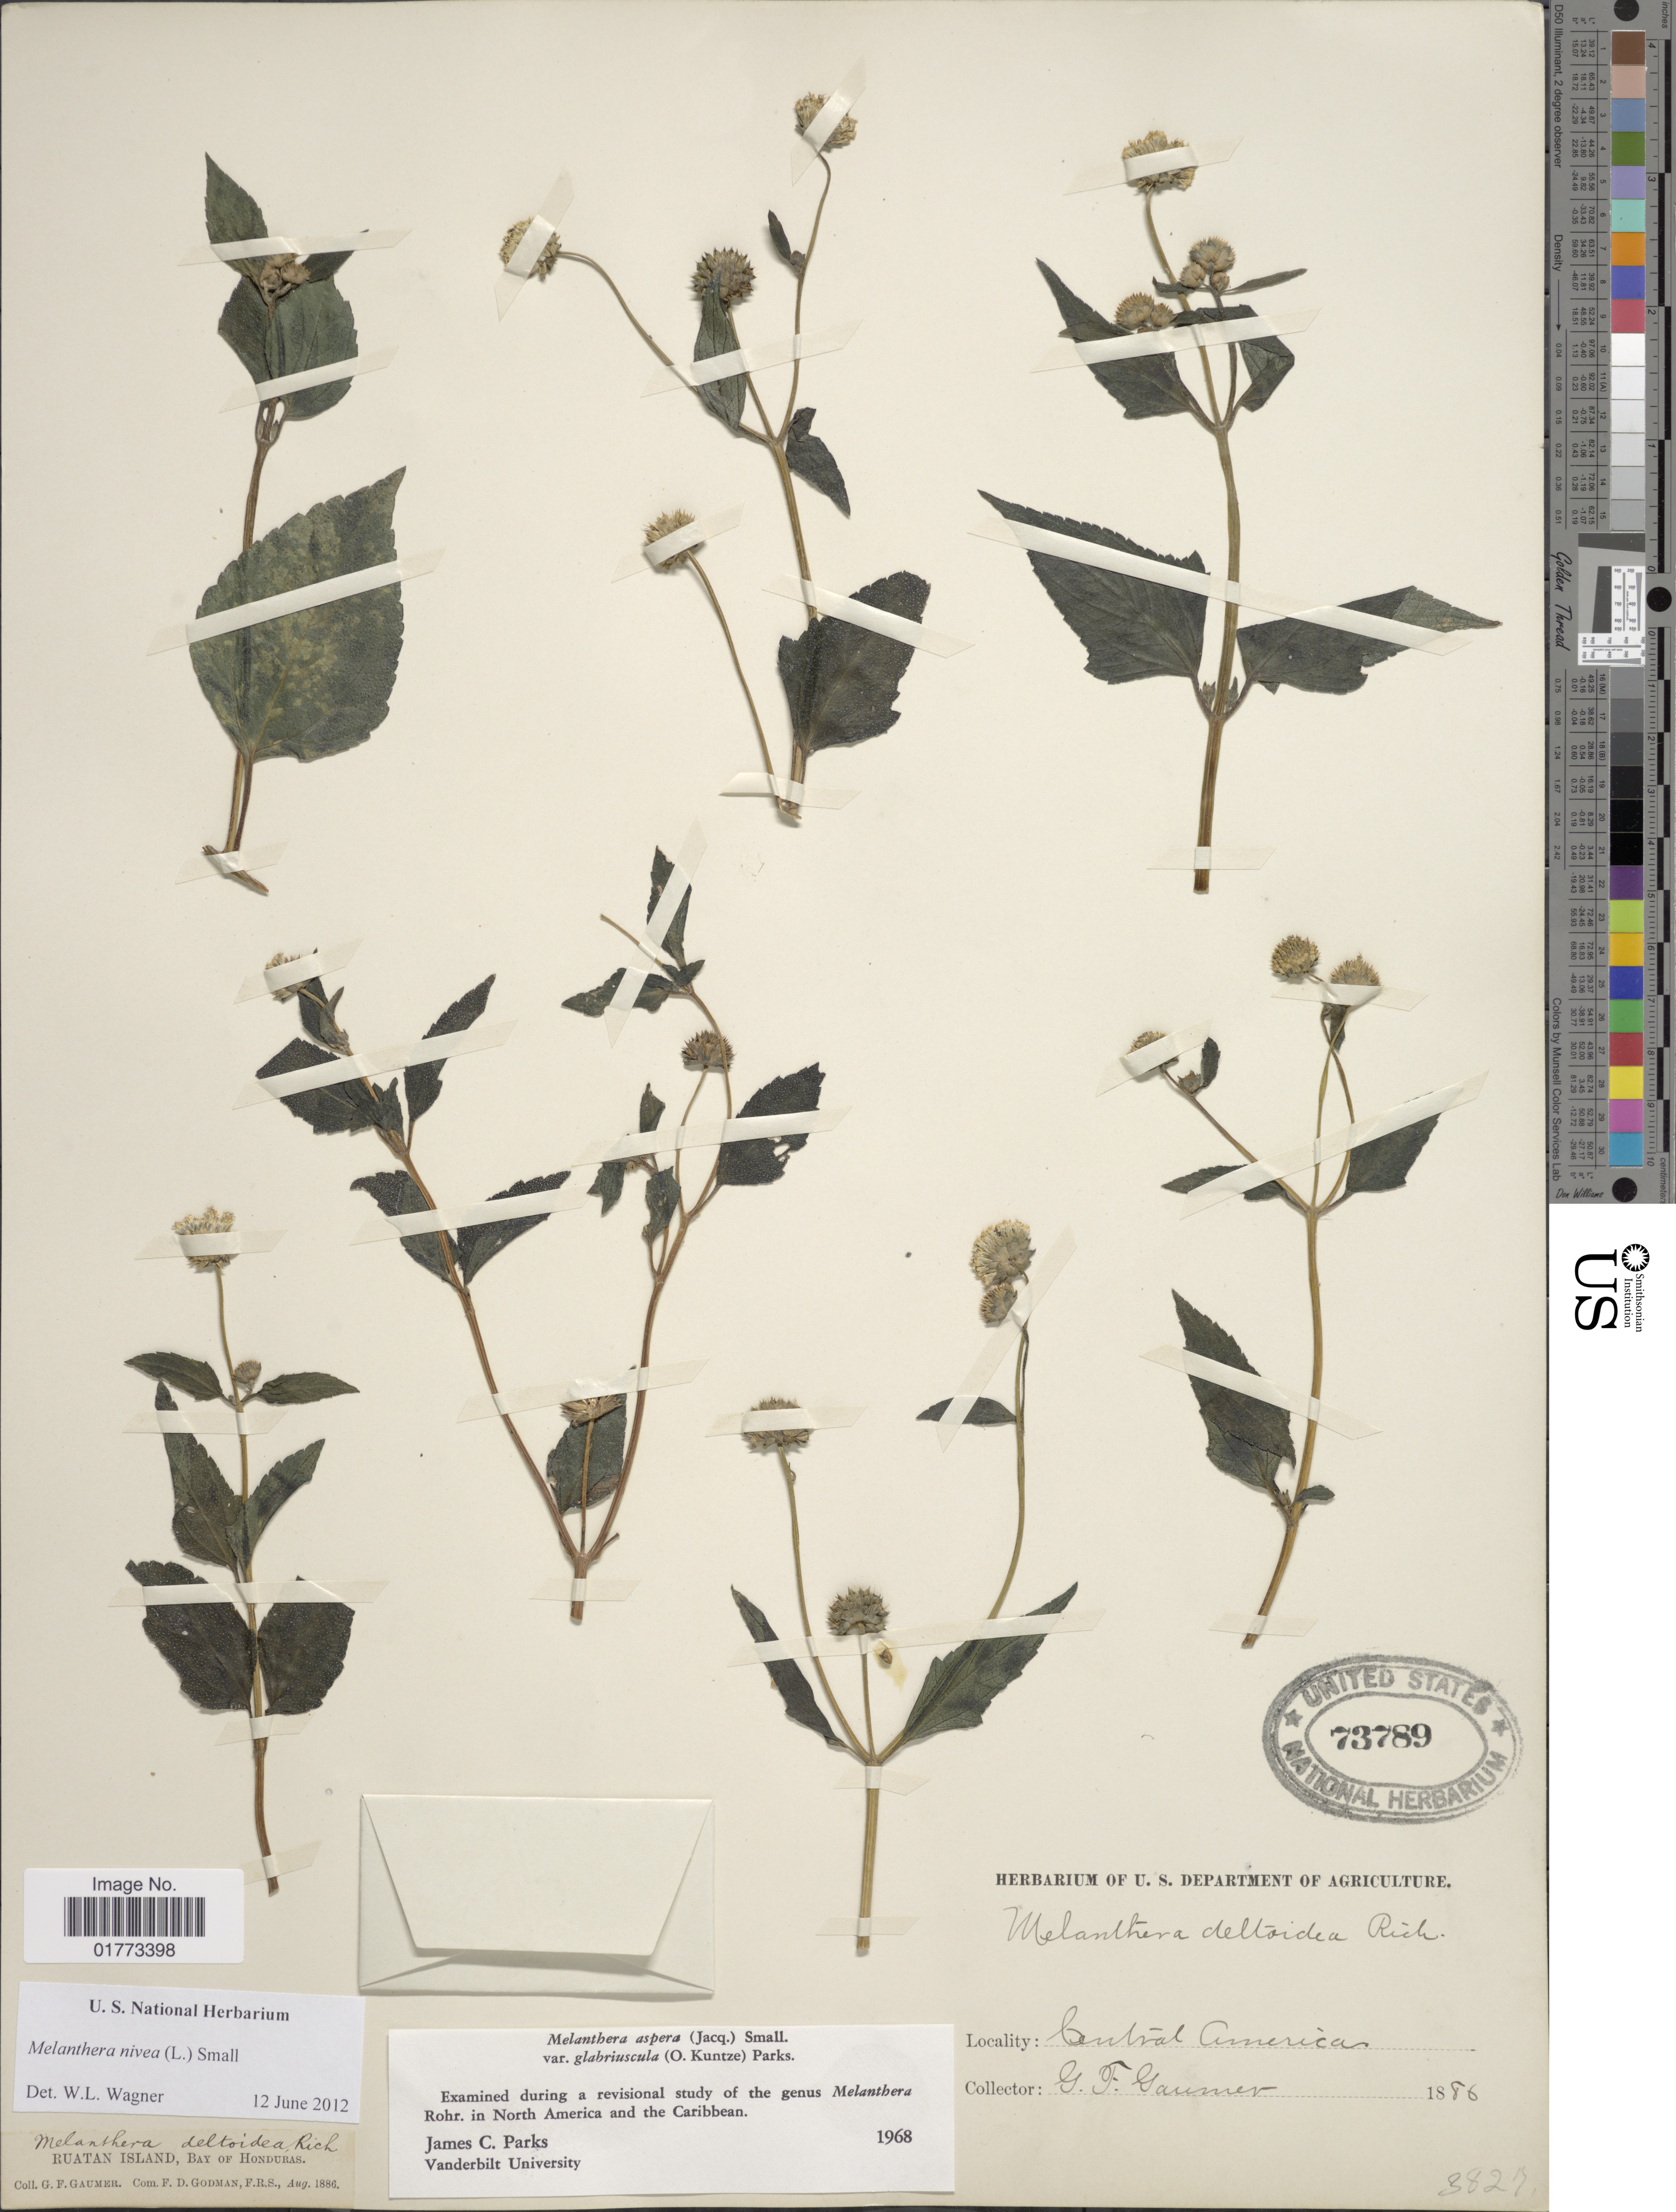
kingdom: Plantae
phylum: Tracheophyta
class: Magnoliopsida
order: Asterales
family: Asteraceae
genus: Melanthera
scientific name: Melanthera nivea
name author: (L.) Small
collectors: G. F. Gaumer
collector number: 3827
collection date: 1886-08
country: Honduras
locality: Ruatan Island, Bay of Honduras, Central America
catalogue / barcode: US 73789